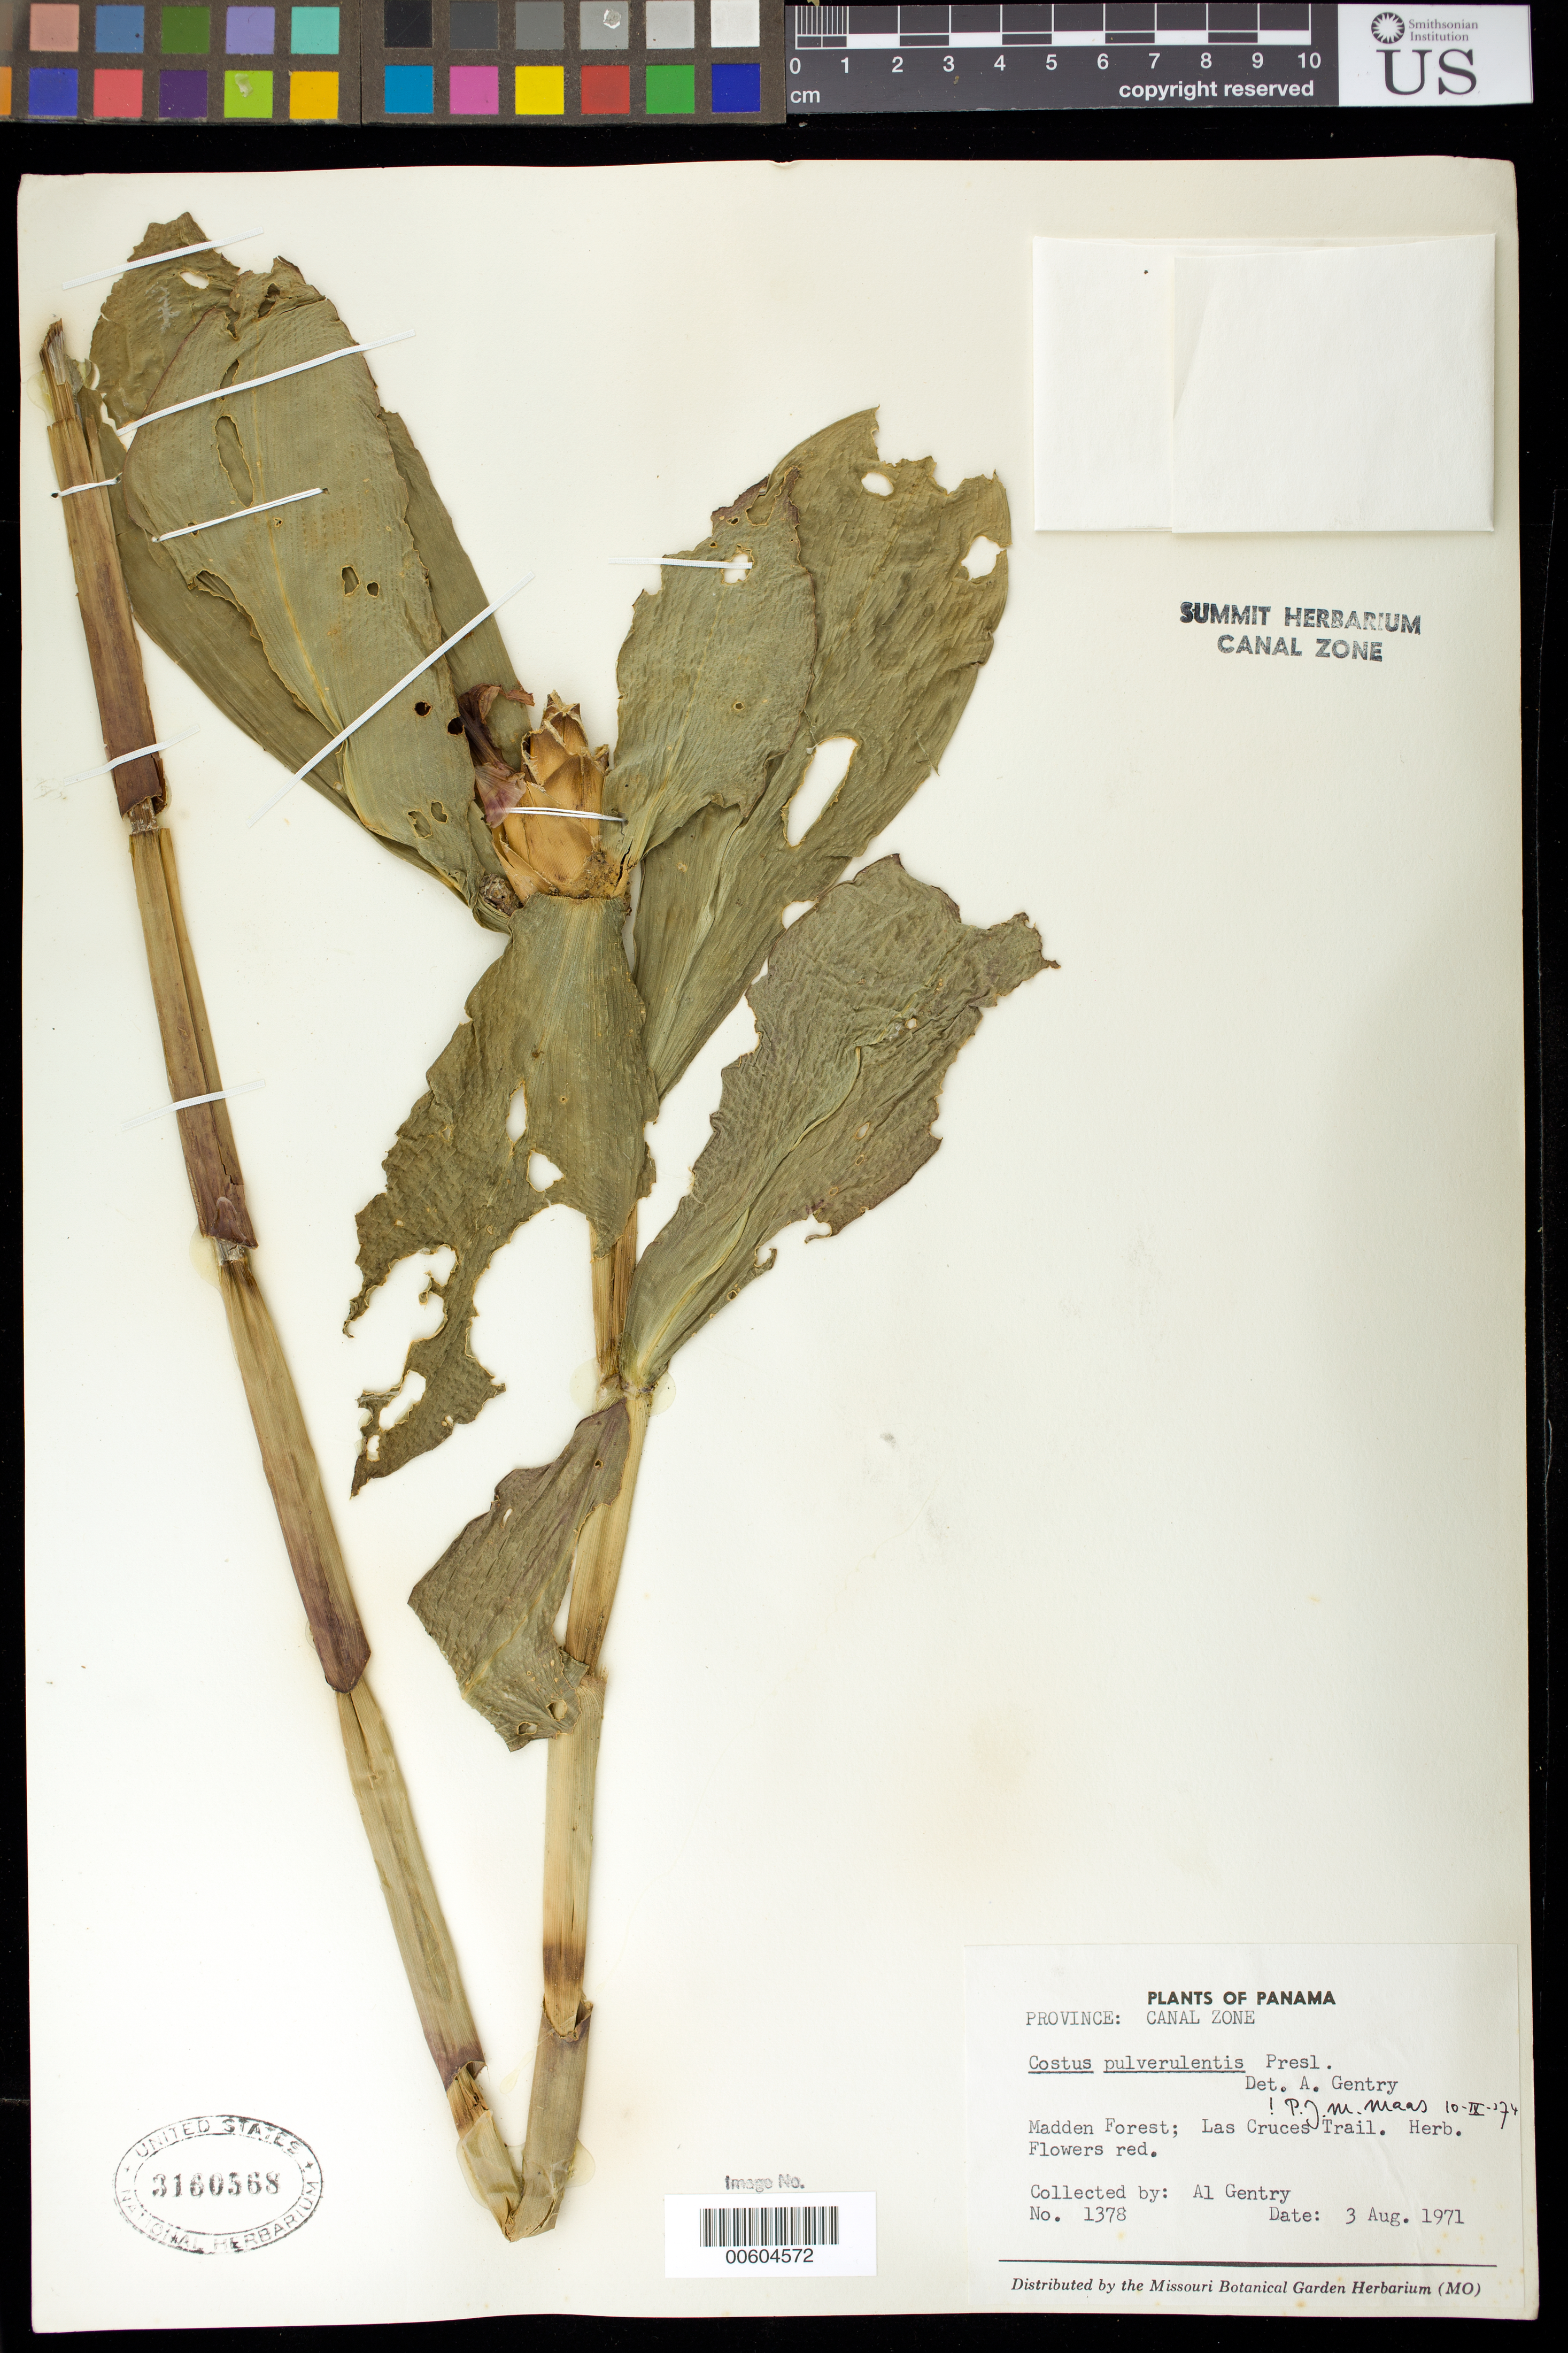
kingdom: Plantae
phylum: Tracheophyta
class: Liliopsida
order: Zingiberales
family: Costaceae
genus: Costus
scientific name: Costus pulverulentus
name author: C. Presl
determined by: Gentry, A. H.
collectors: A. H. Gentry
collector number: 1378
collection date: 1971-08-03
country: Panama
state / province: Colón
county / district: Canal Zone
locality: Madden Forest, Las Cruces Trail.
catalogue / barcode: US 3160568